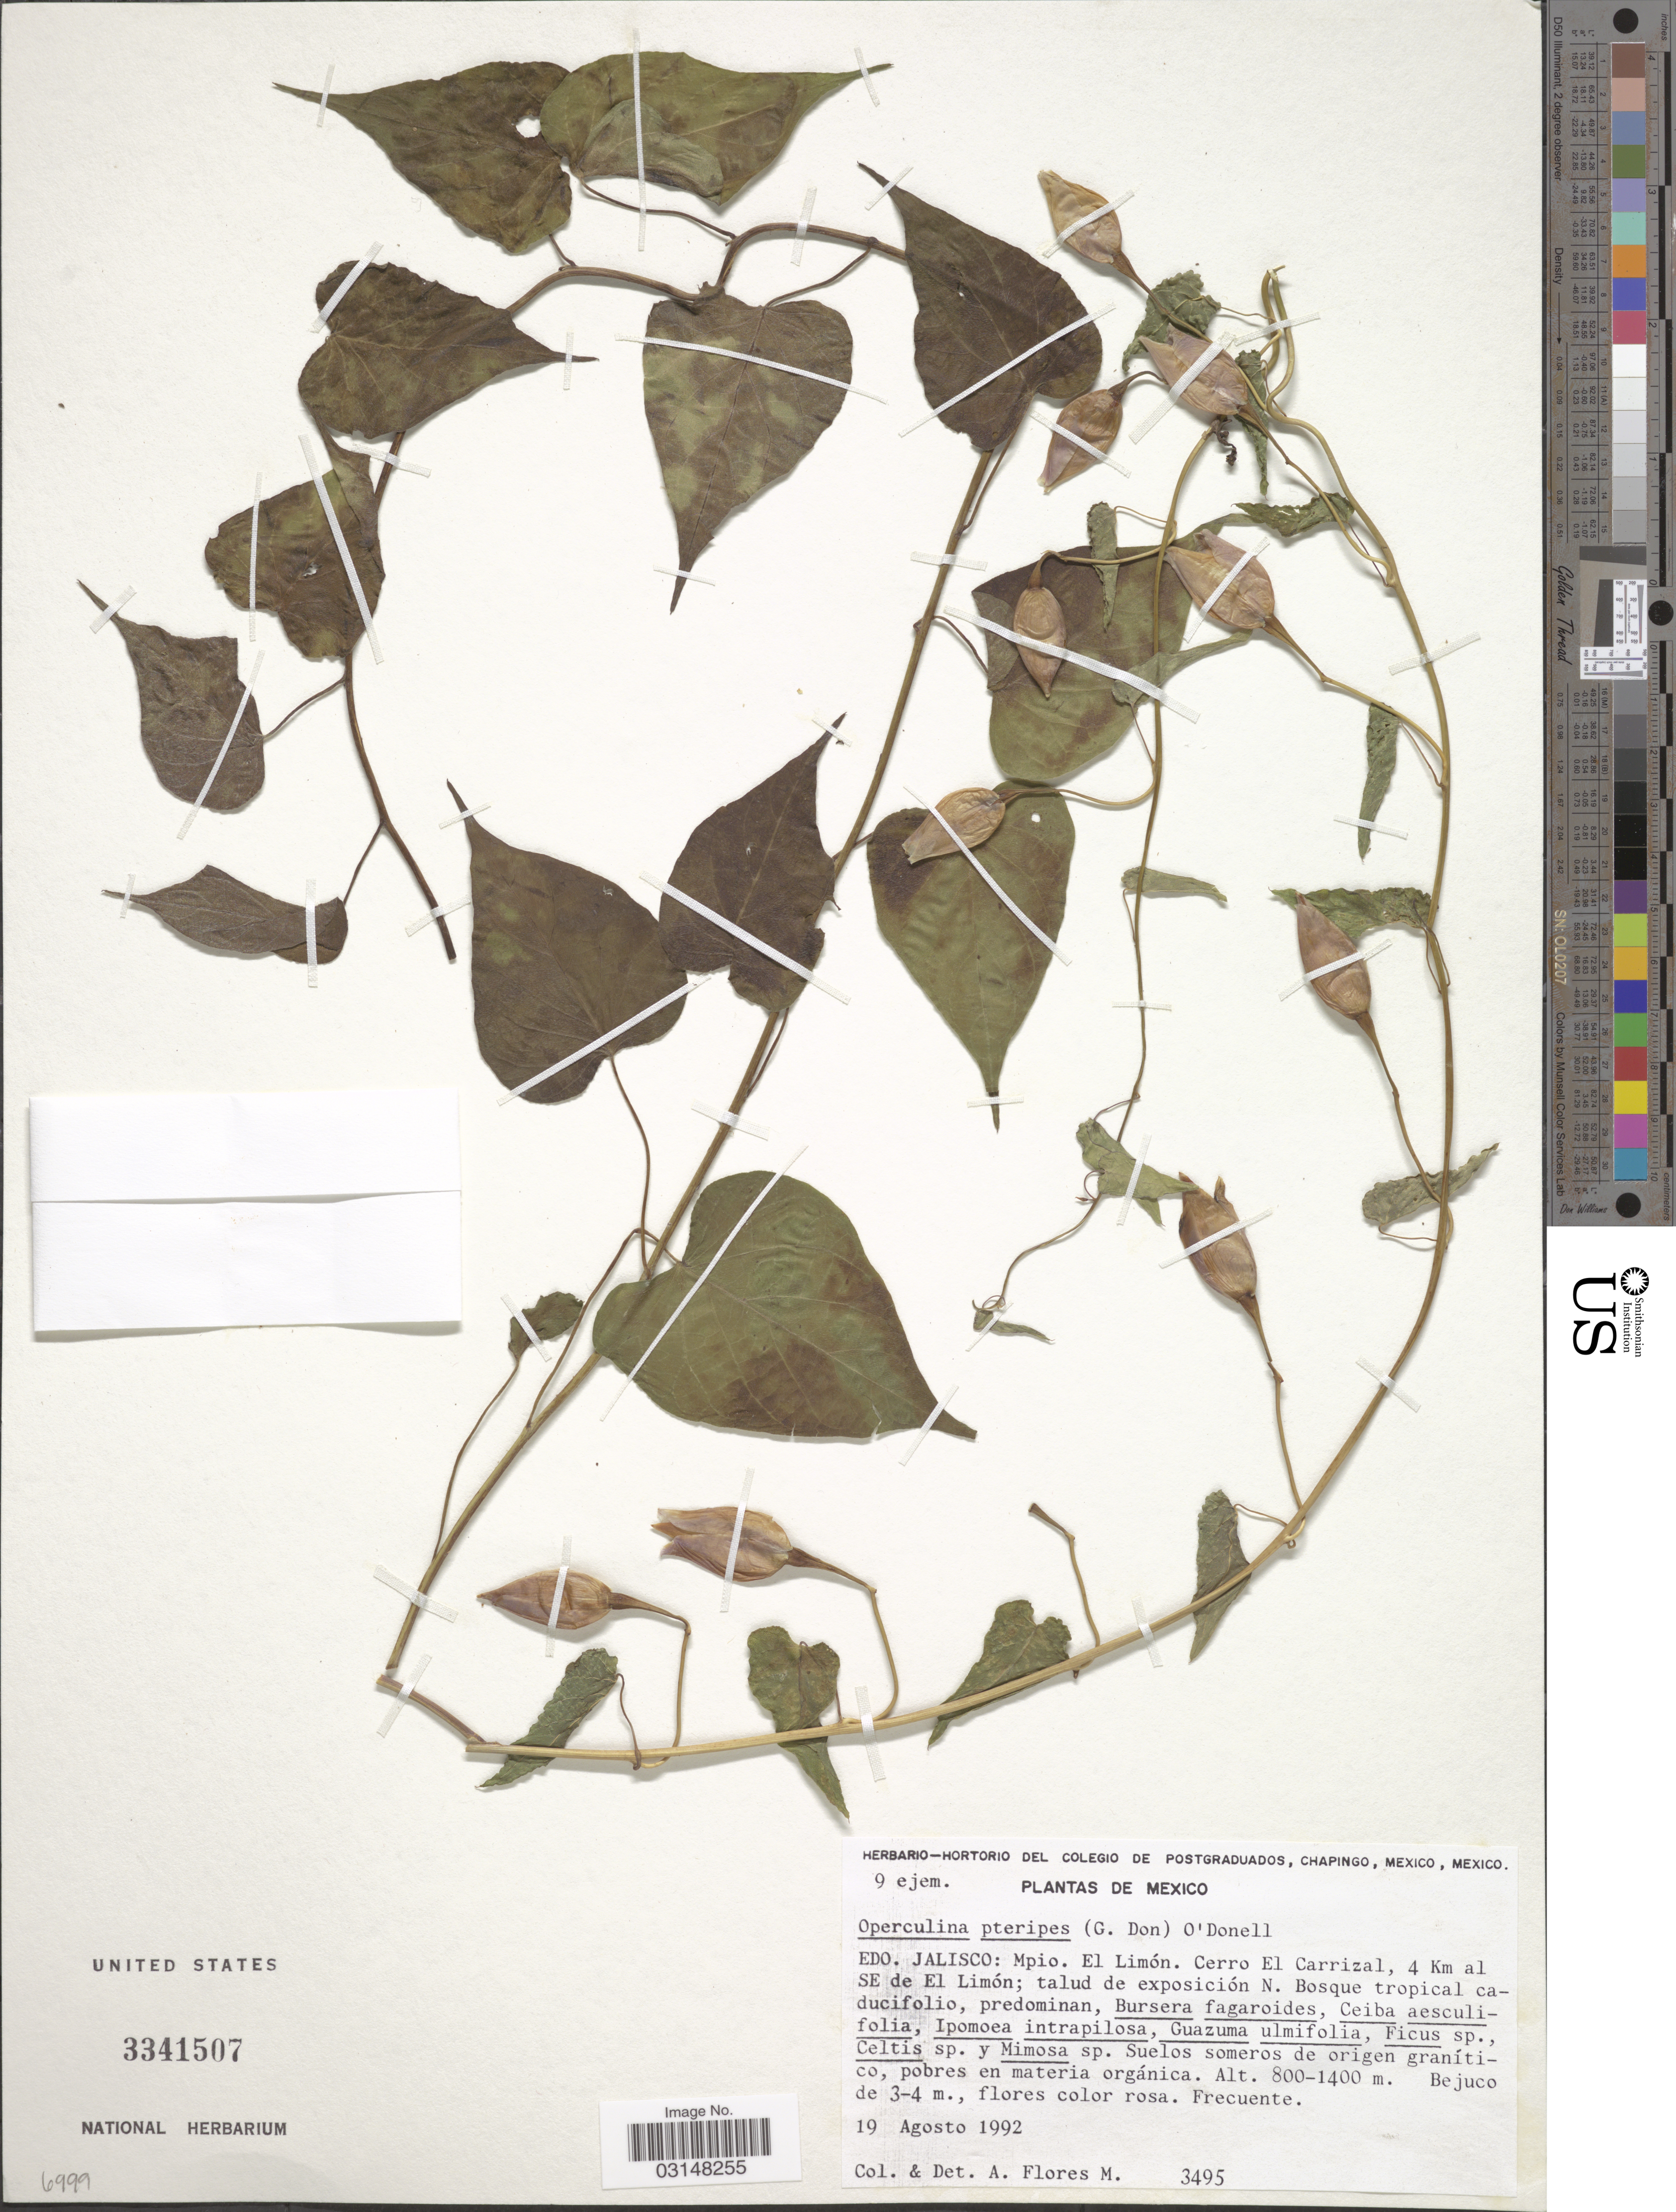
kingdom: Plantae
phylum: Tracheophyta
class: Magnoliopsida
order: Solanales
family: Convolvulaceae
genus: Operculina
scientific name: Operculina pteripes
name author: (G. Don) O'Donell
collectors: A. Flores M.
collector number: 3495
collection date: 1992-08-19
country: Mexico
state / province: Jalisco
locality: Mpio. El Limón. Cerro El Carrizal, 4 Km al SE de El Limón.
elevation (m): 800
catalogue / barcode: US 3341507